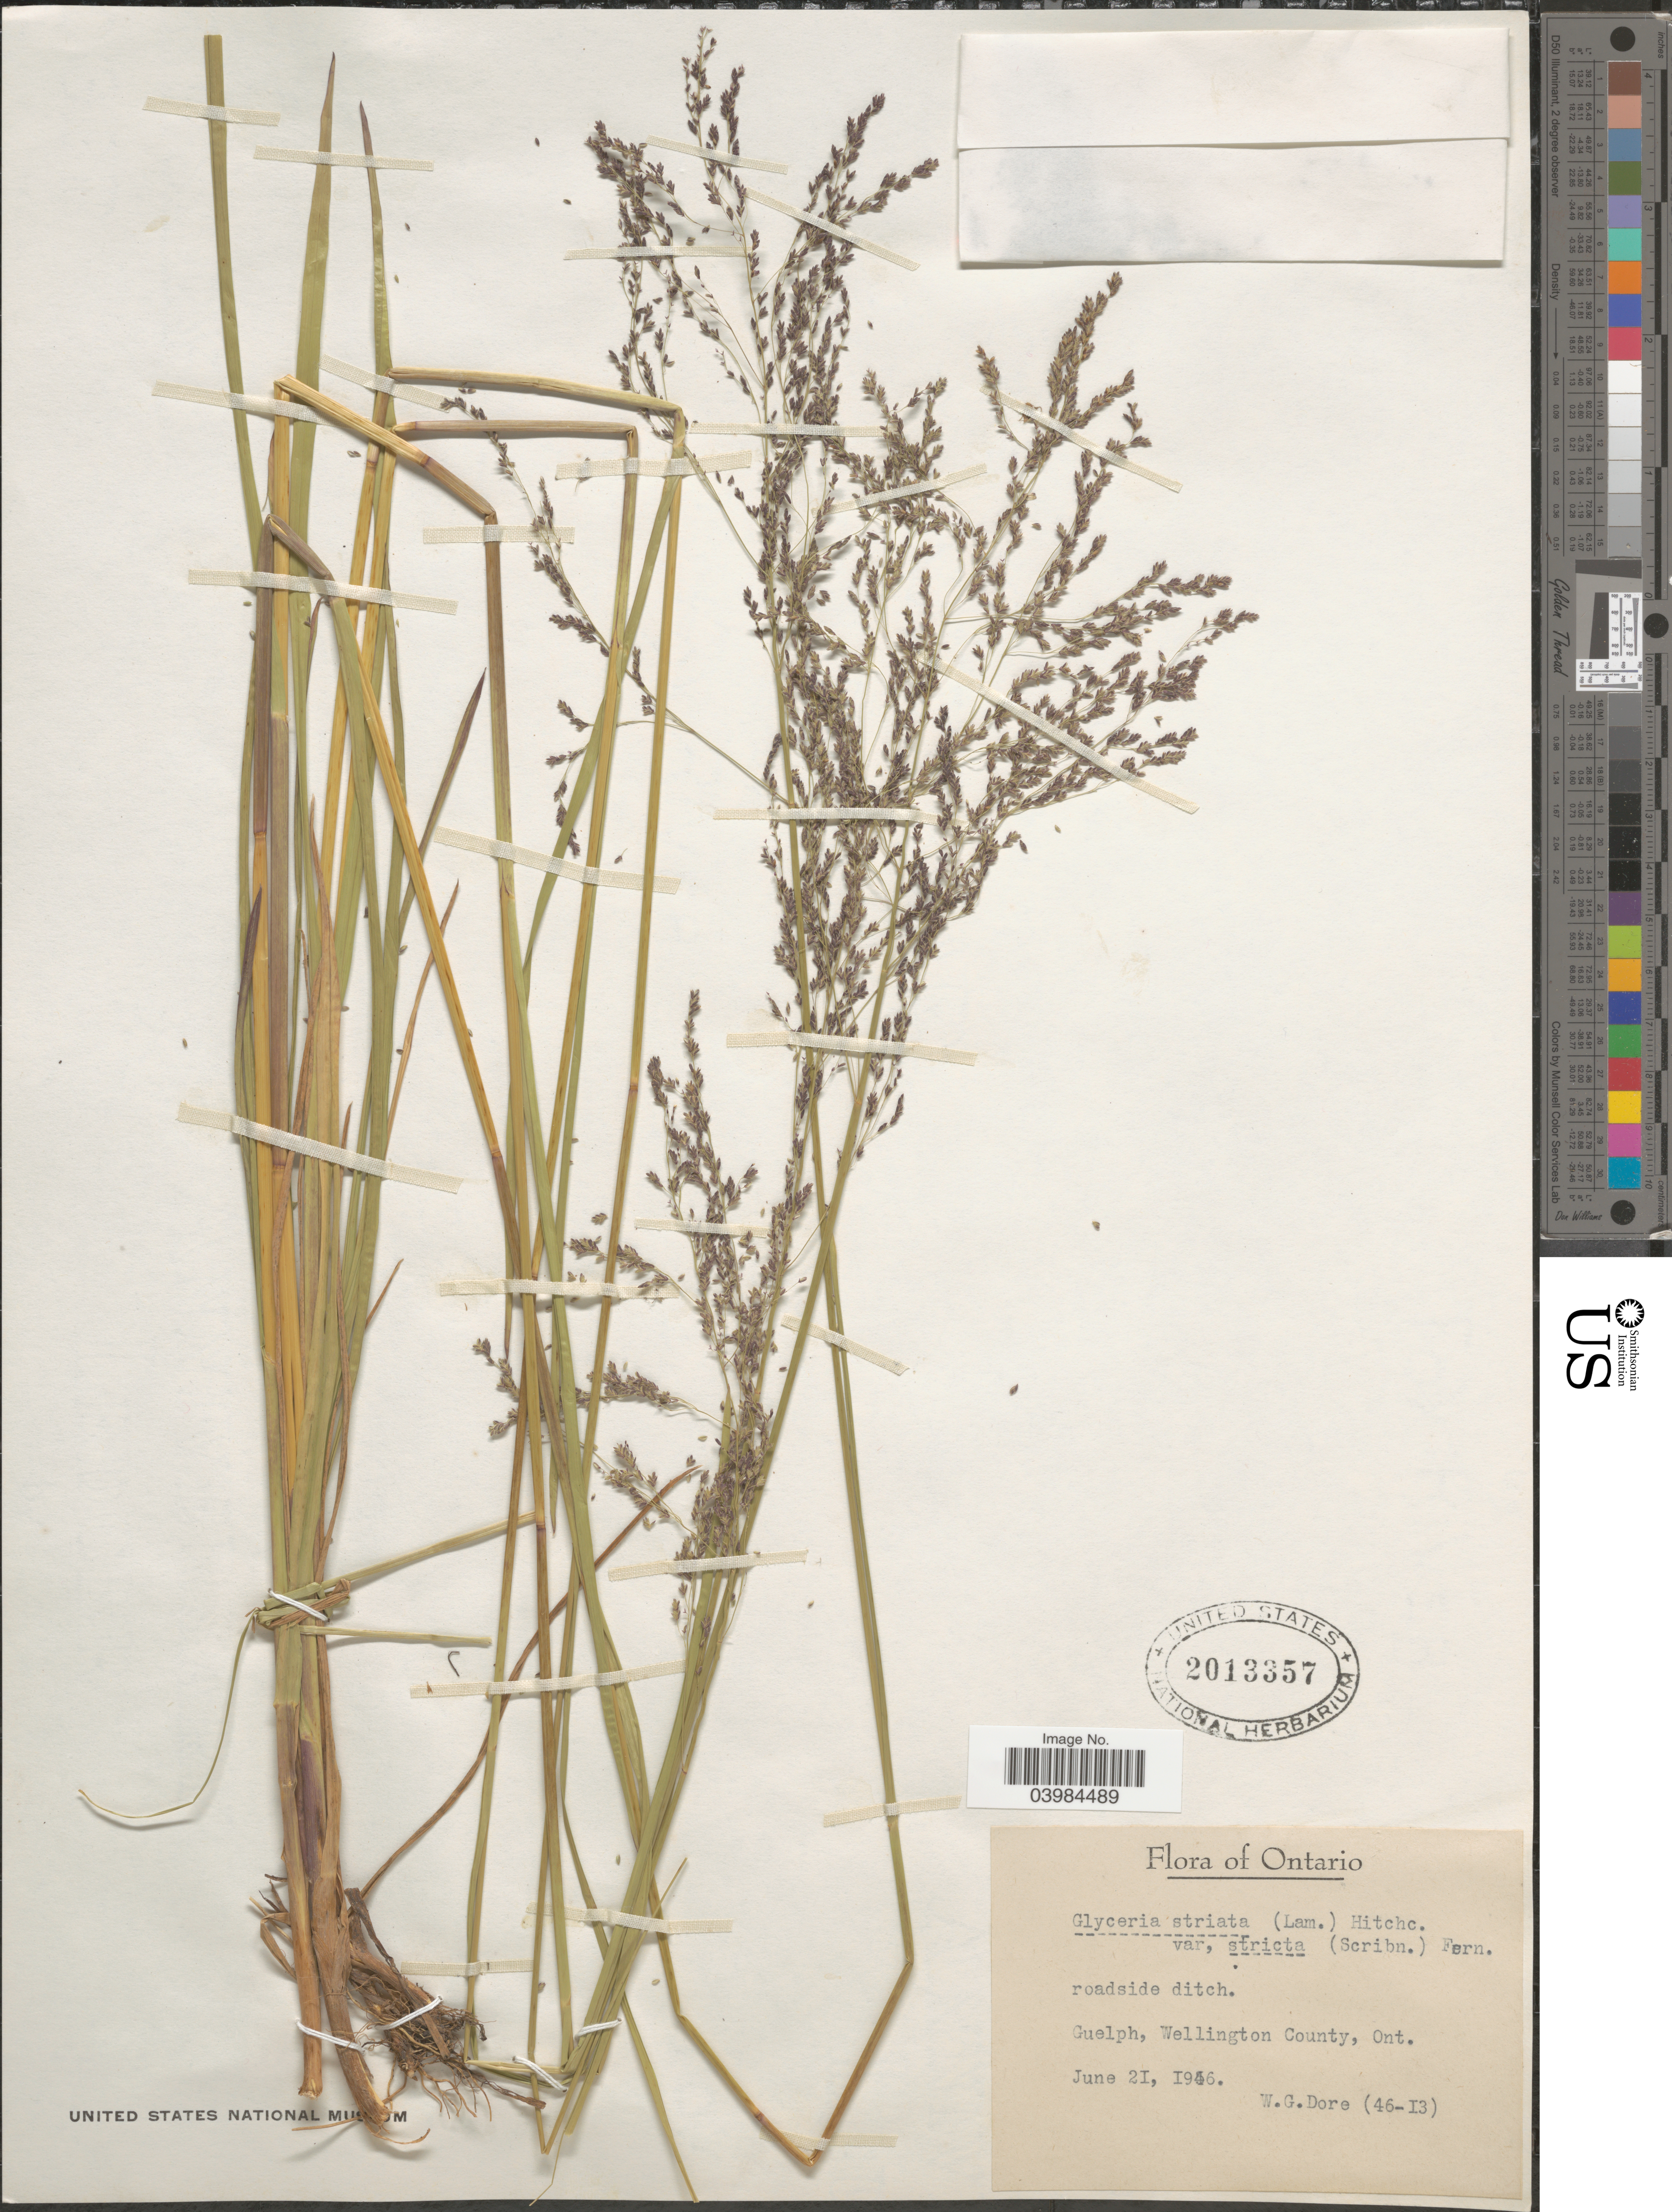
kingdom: Plantae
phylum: Tracheophyta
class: Liliopsida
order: Poales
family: Poaceae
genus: Glyceria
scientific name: Glyceria striata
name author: (Lam.) Hitchc.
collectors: W. Dore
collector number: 46-13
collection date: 1946-06-21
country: Canada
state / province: Ontario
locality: Roadside ditch. Guelph, Wellington County.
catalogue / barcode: US 2013357